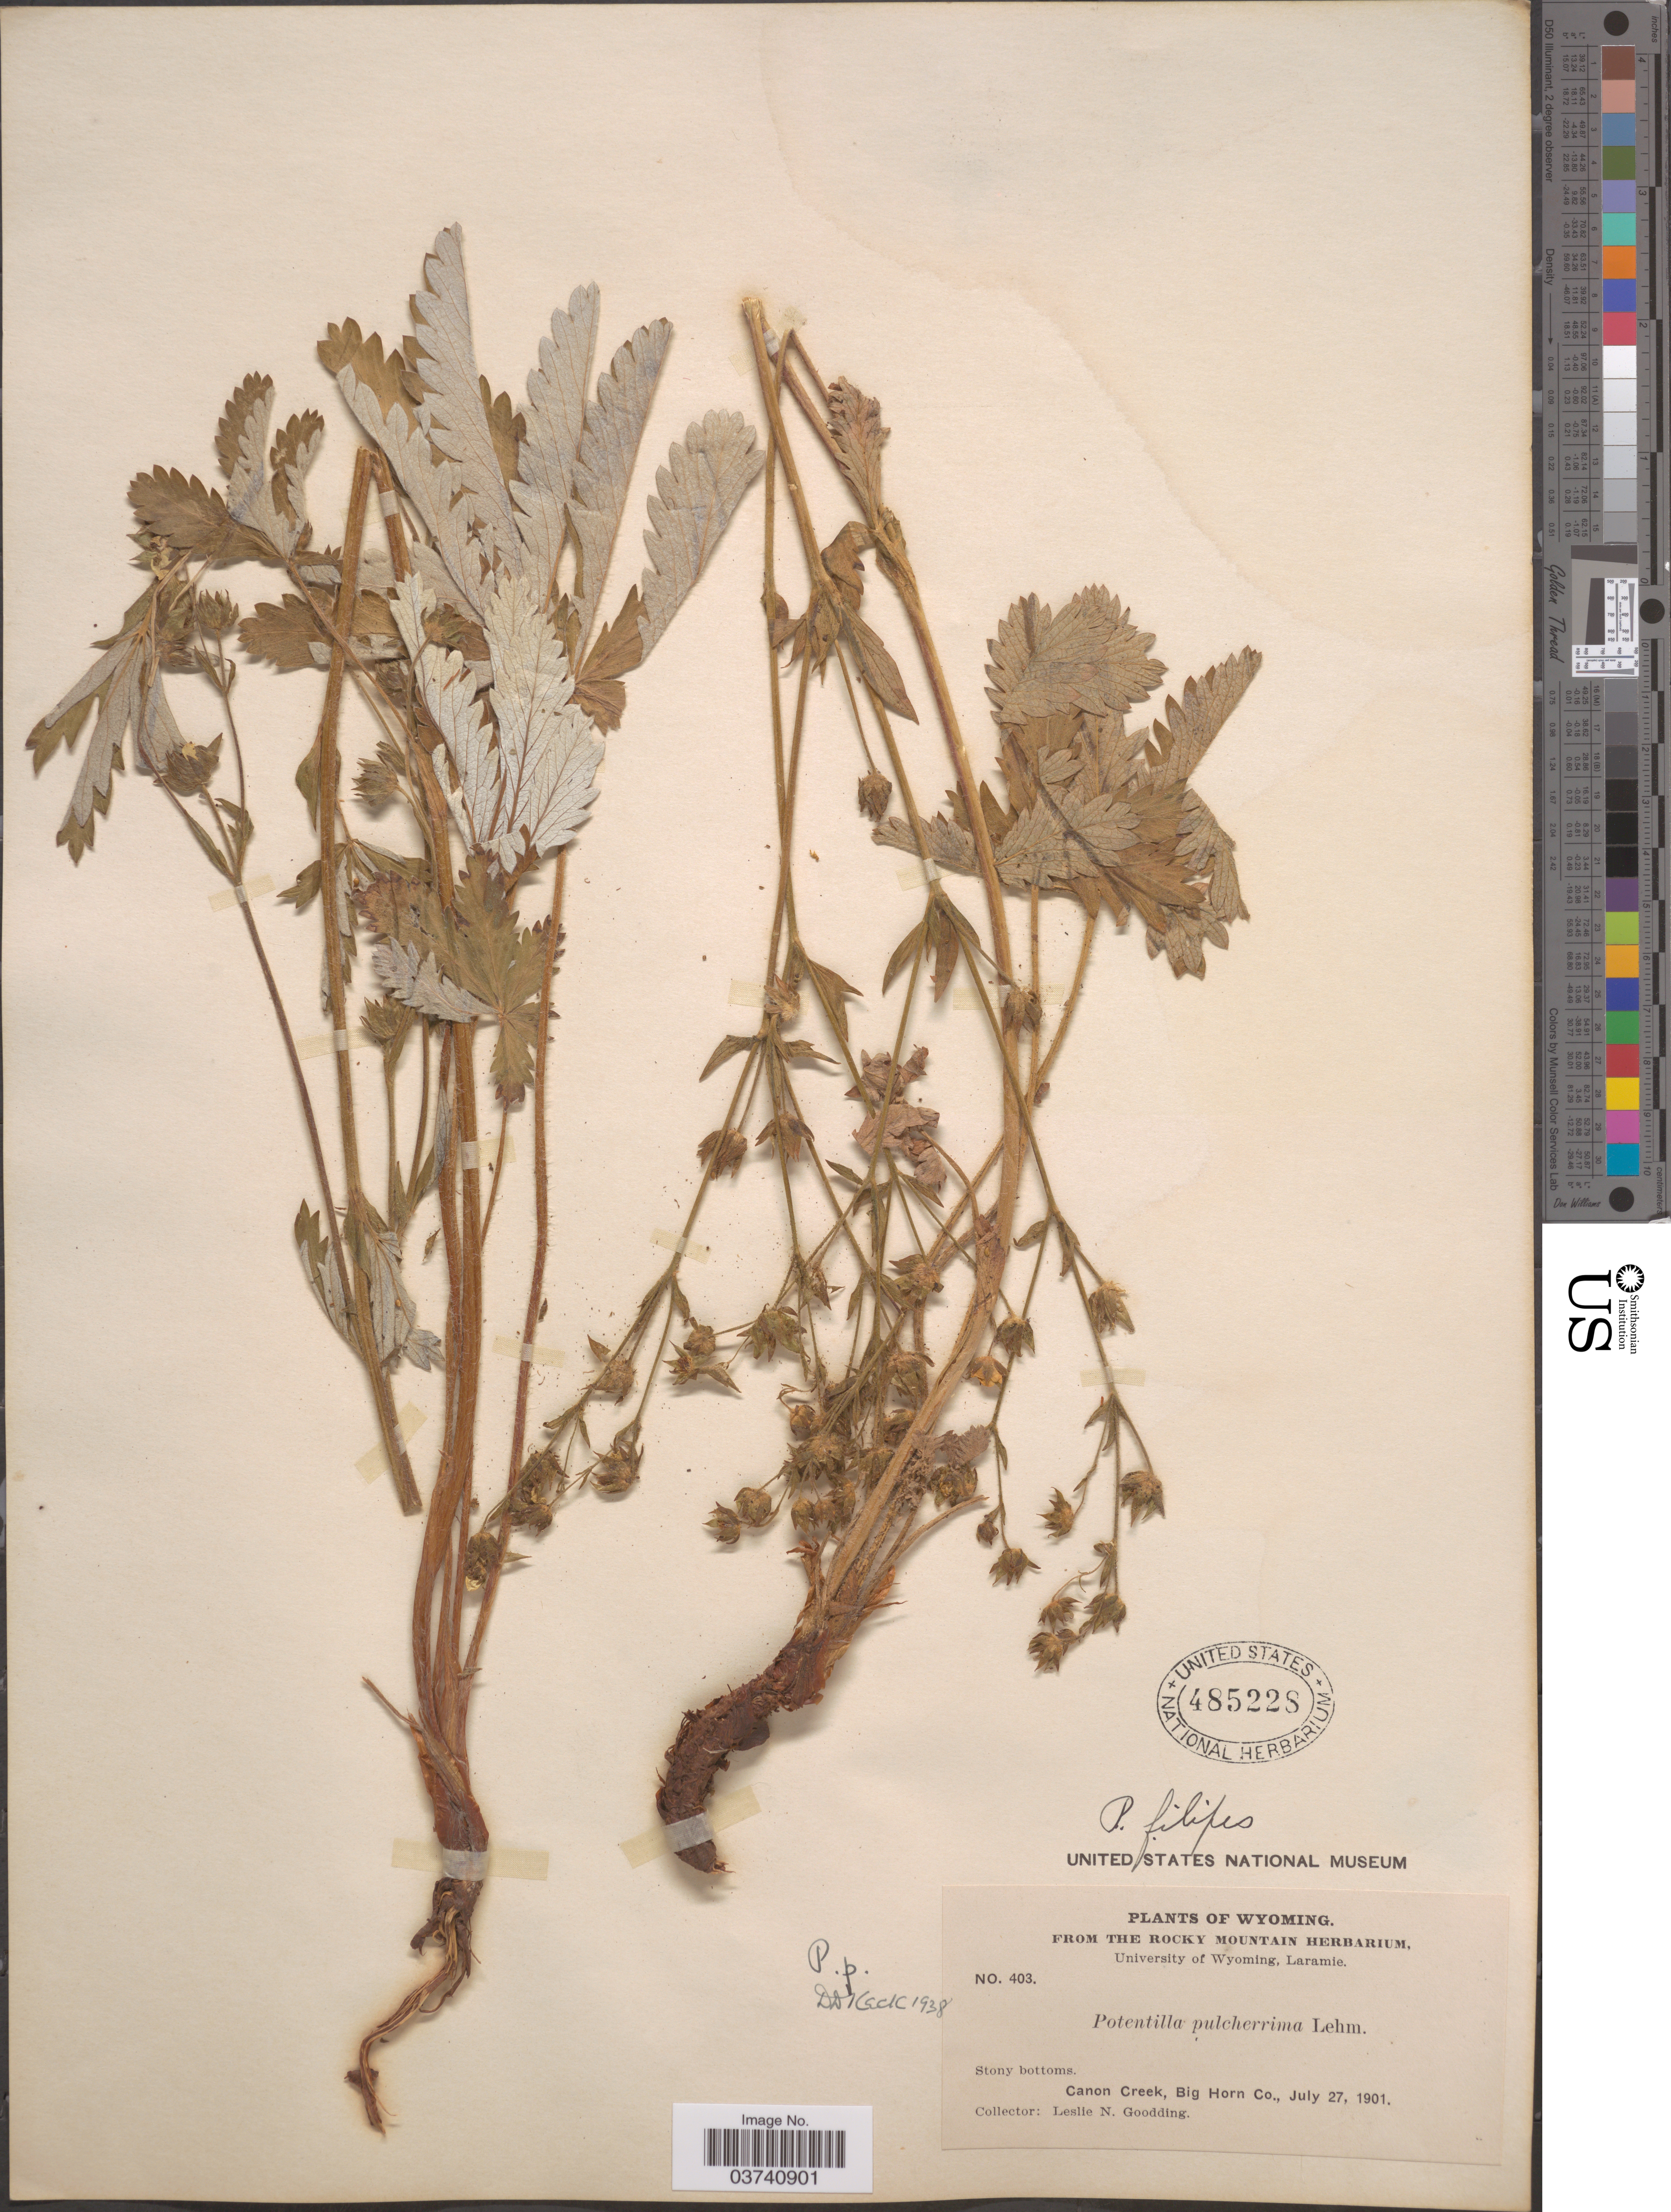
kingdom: Plantae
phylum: Tracheophyta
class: Magnoliopsida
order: Rosales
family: Rosaceae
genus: Potentilla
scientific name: Potentilla pulcherrima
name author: Lehm.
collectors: L. N. Goodding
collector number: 403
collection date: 1901-07-27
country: United States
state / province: Wyoming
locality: Canon Creek, Big Horn Co.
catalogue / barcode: US 485228